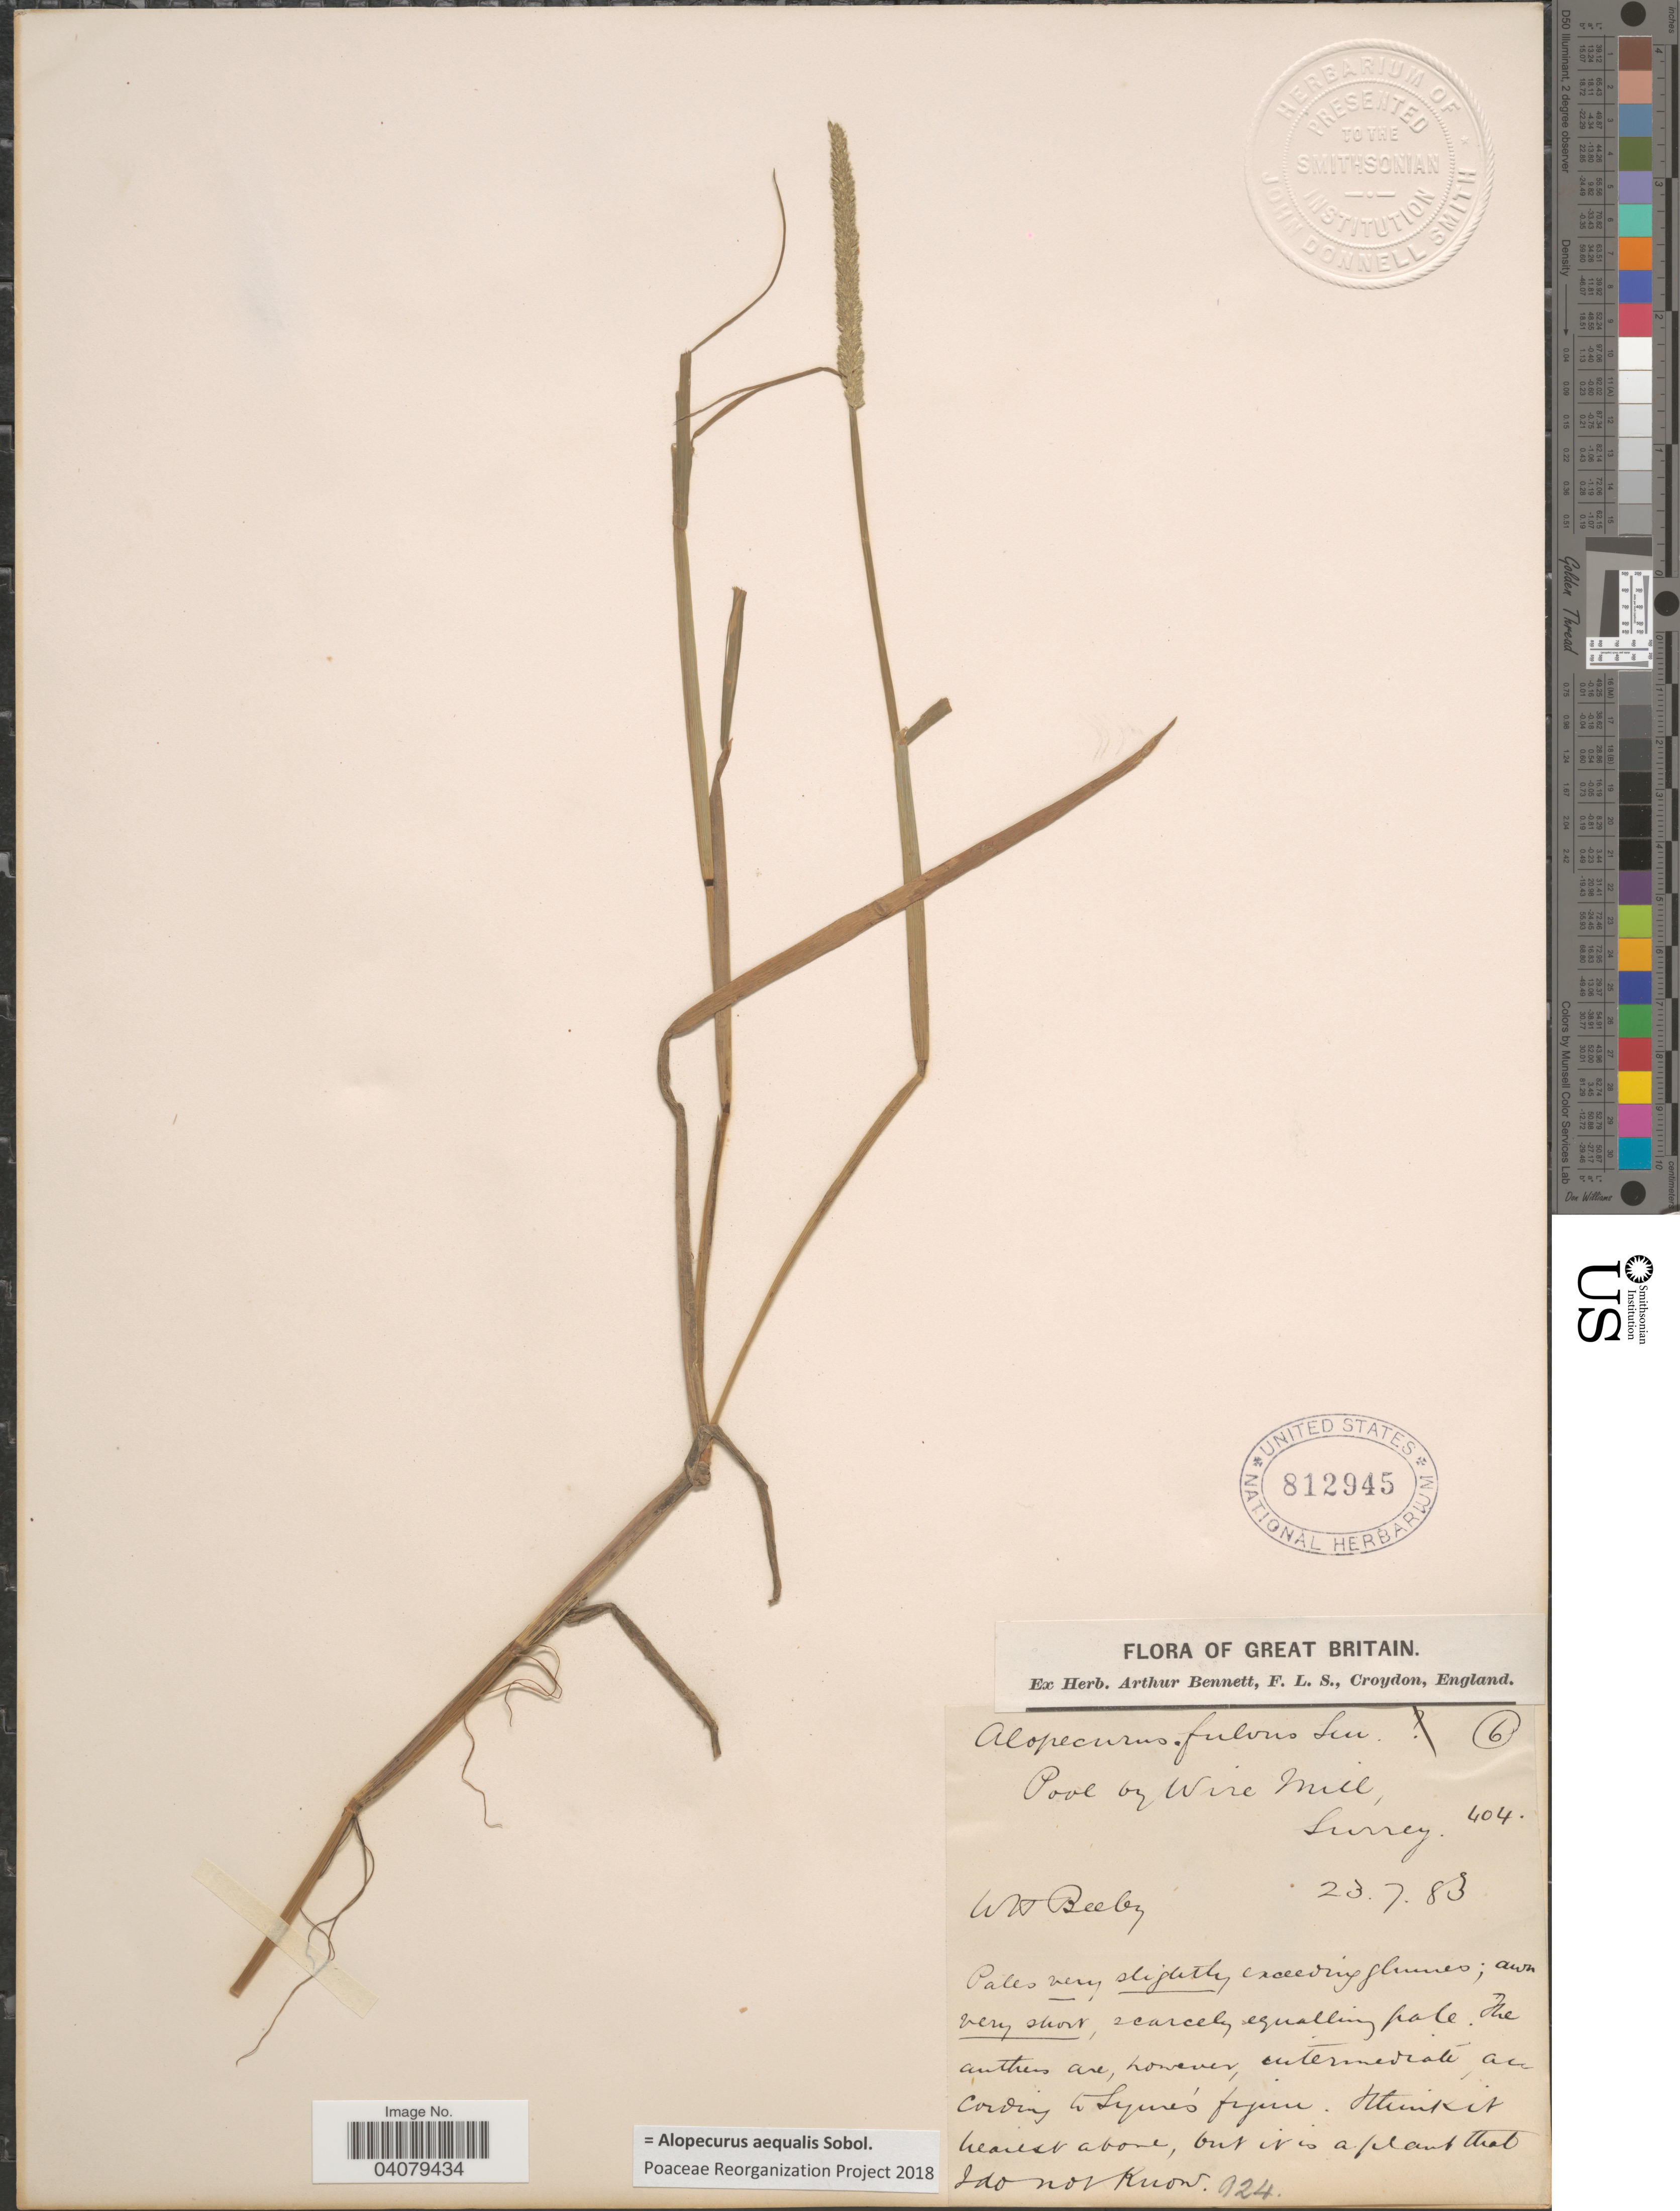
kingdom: Plantae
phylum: Tracheophyta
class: Liliopsida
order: Poales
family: Poaceae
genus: Alopecurus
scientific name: Alopecurus arundinaceus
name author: Poir.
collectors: W. Beeby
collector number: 6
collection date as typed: Transcribed d/m/y: 23/7/83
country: United Kingdom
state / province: England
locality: Great Britain. Pove by Wire Mill, Surrey.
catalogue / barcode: US 812945